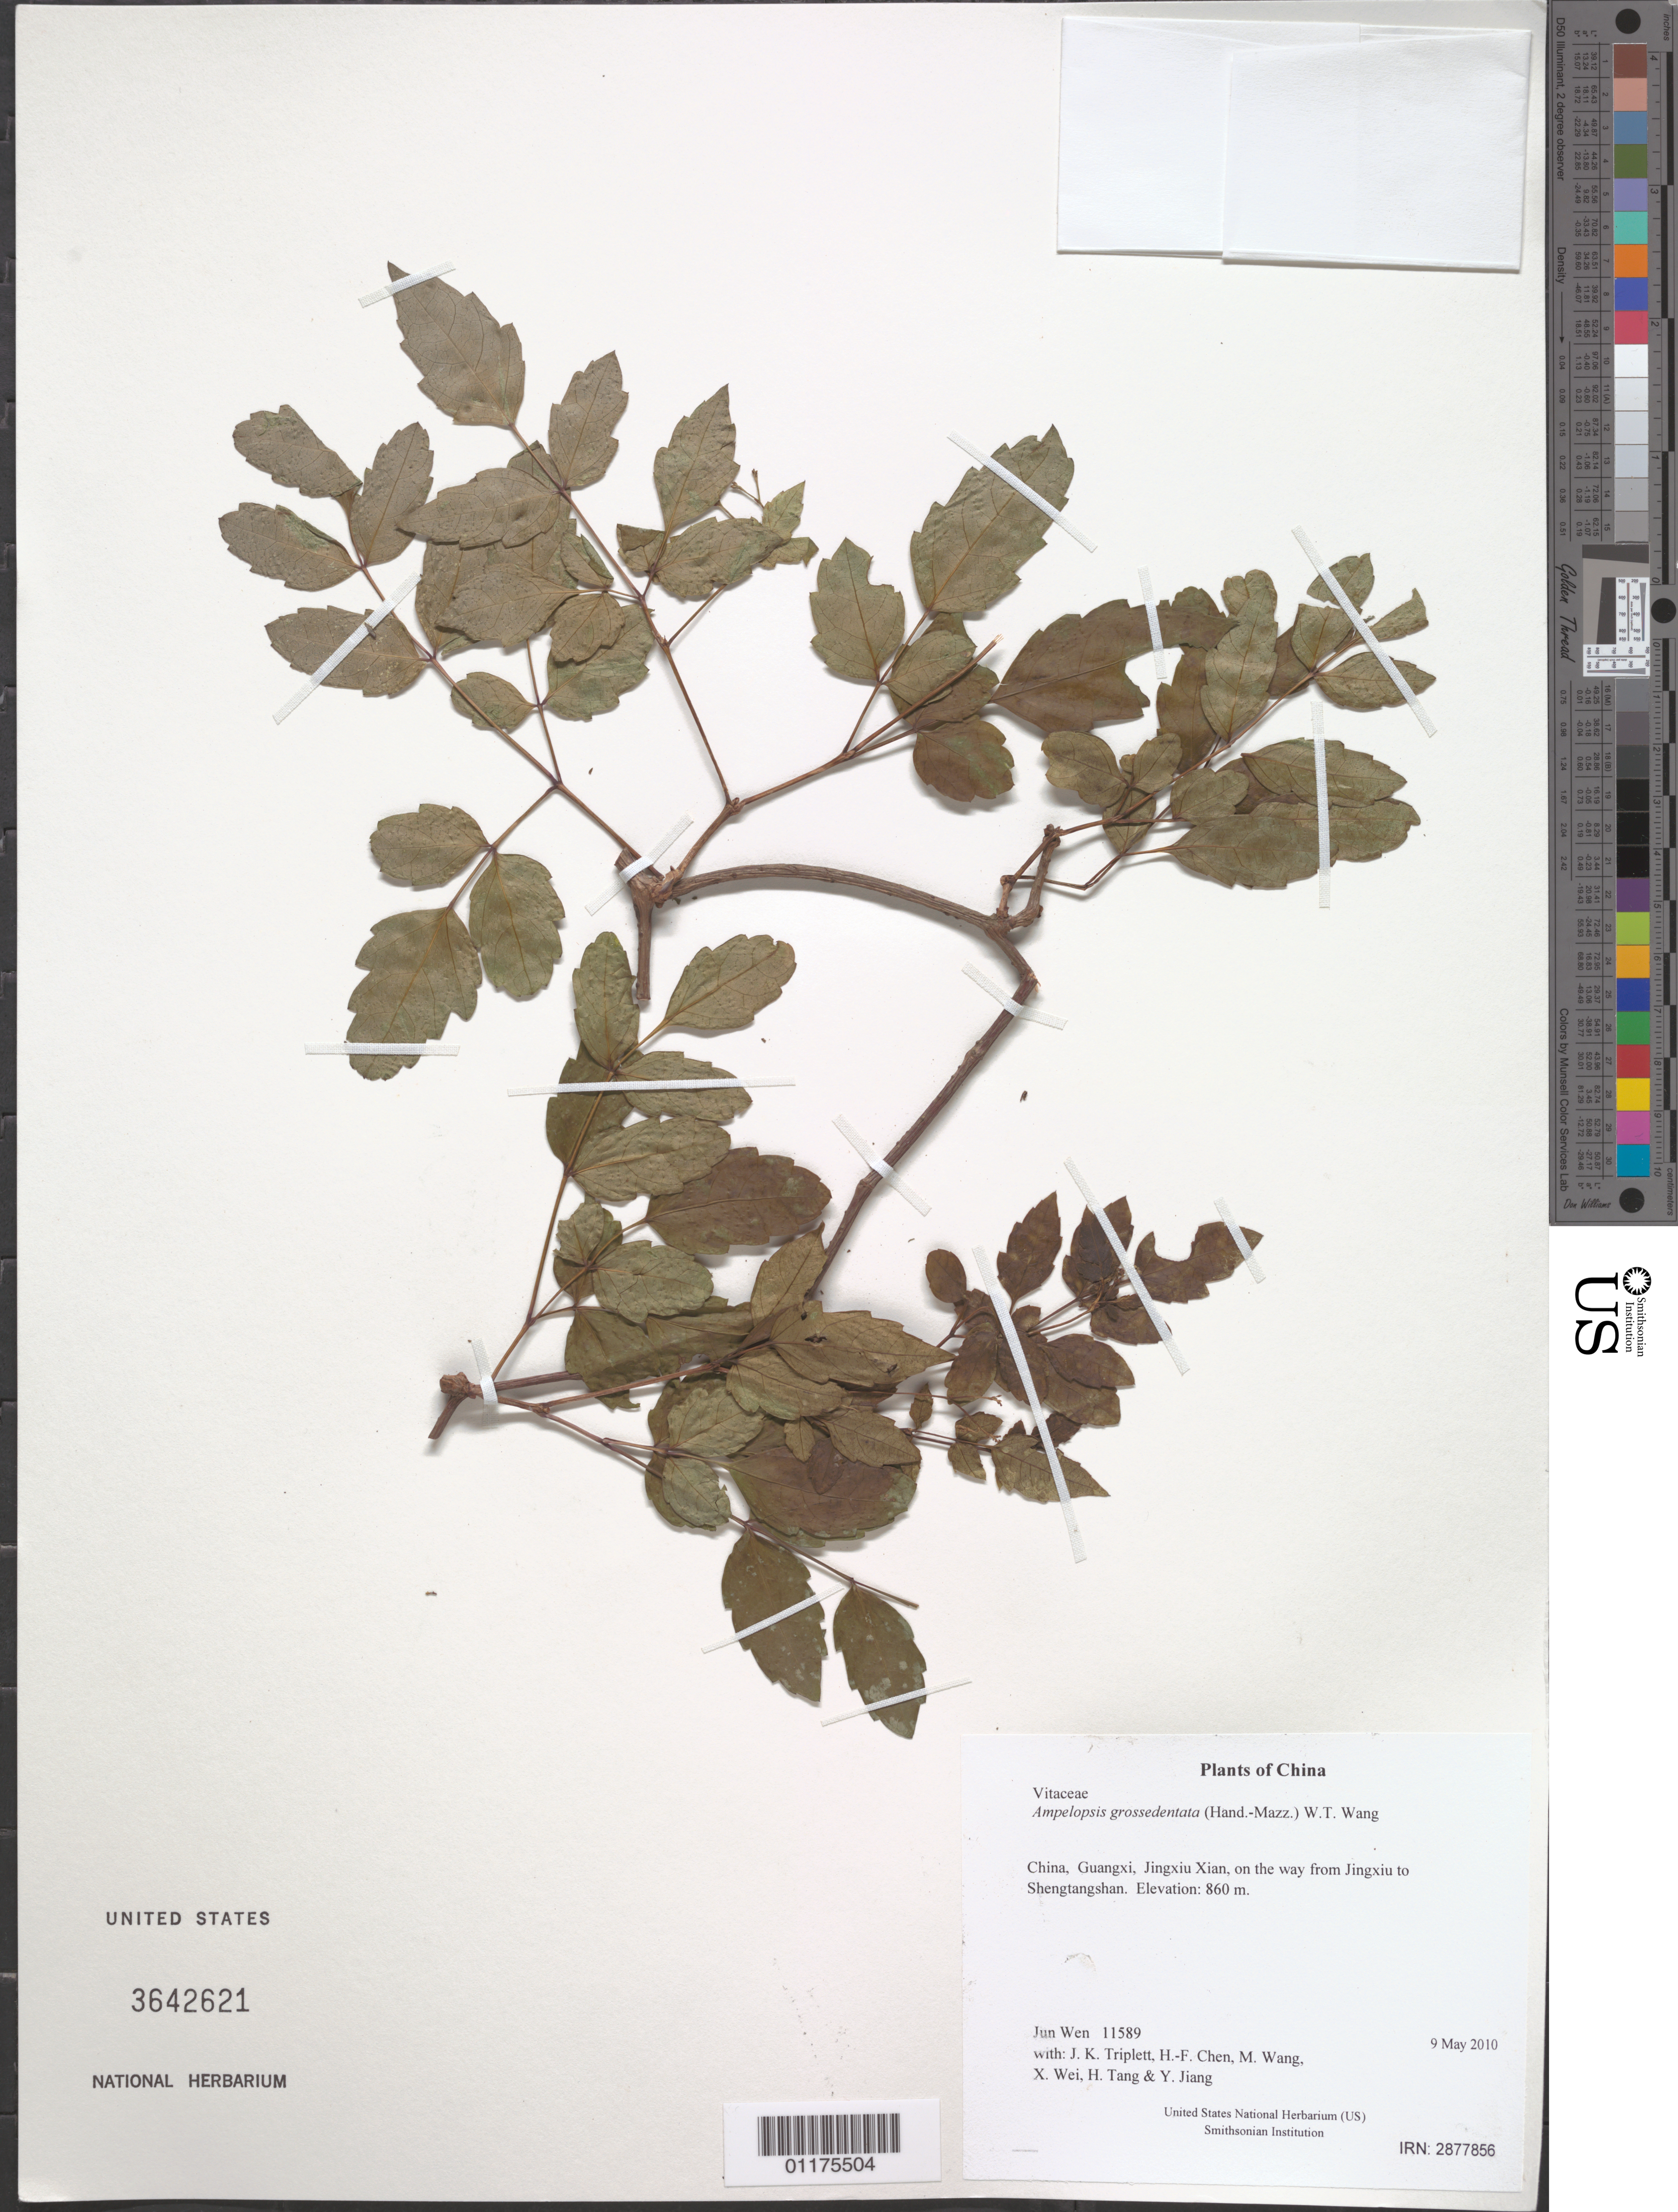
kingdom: Plantae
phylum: Tracheophyta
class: Magnoliopsida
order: Vitales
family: Vitaceae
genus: Ampelopsis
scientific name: Ampelopsis grossedentata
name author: (Hand.-Mazz.) W.T. Wang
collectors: J. Wen, J. K. Triplett, H.-F. Chen, M. Wang, X. Wei, H. Tang & Y. Jiang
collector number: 11589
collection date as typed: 9 May 2010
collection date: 2010-05-09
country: China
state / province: Guangxi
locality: Jingxiu Xian, on the way from Jingxiu to Shengtangshan.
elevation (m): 860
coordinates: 24 07.687 N, 110 08.883 E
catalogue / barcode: US 3642621